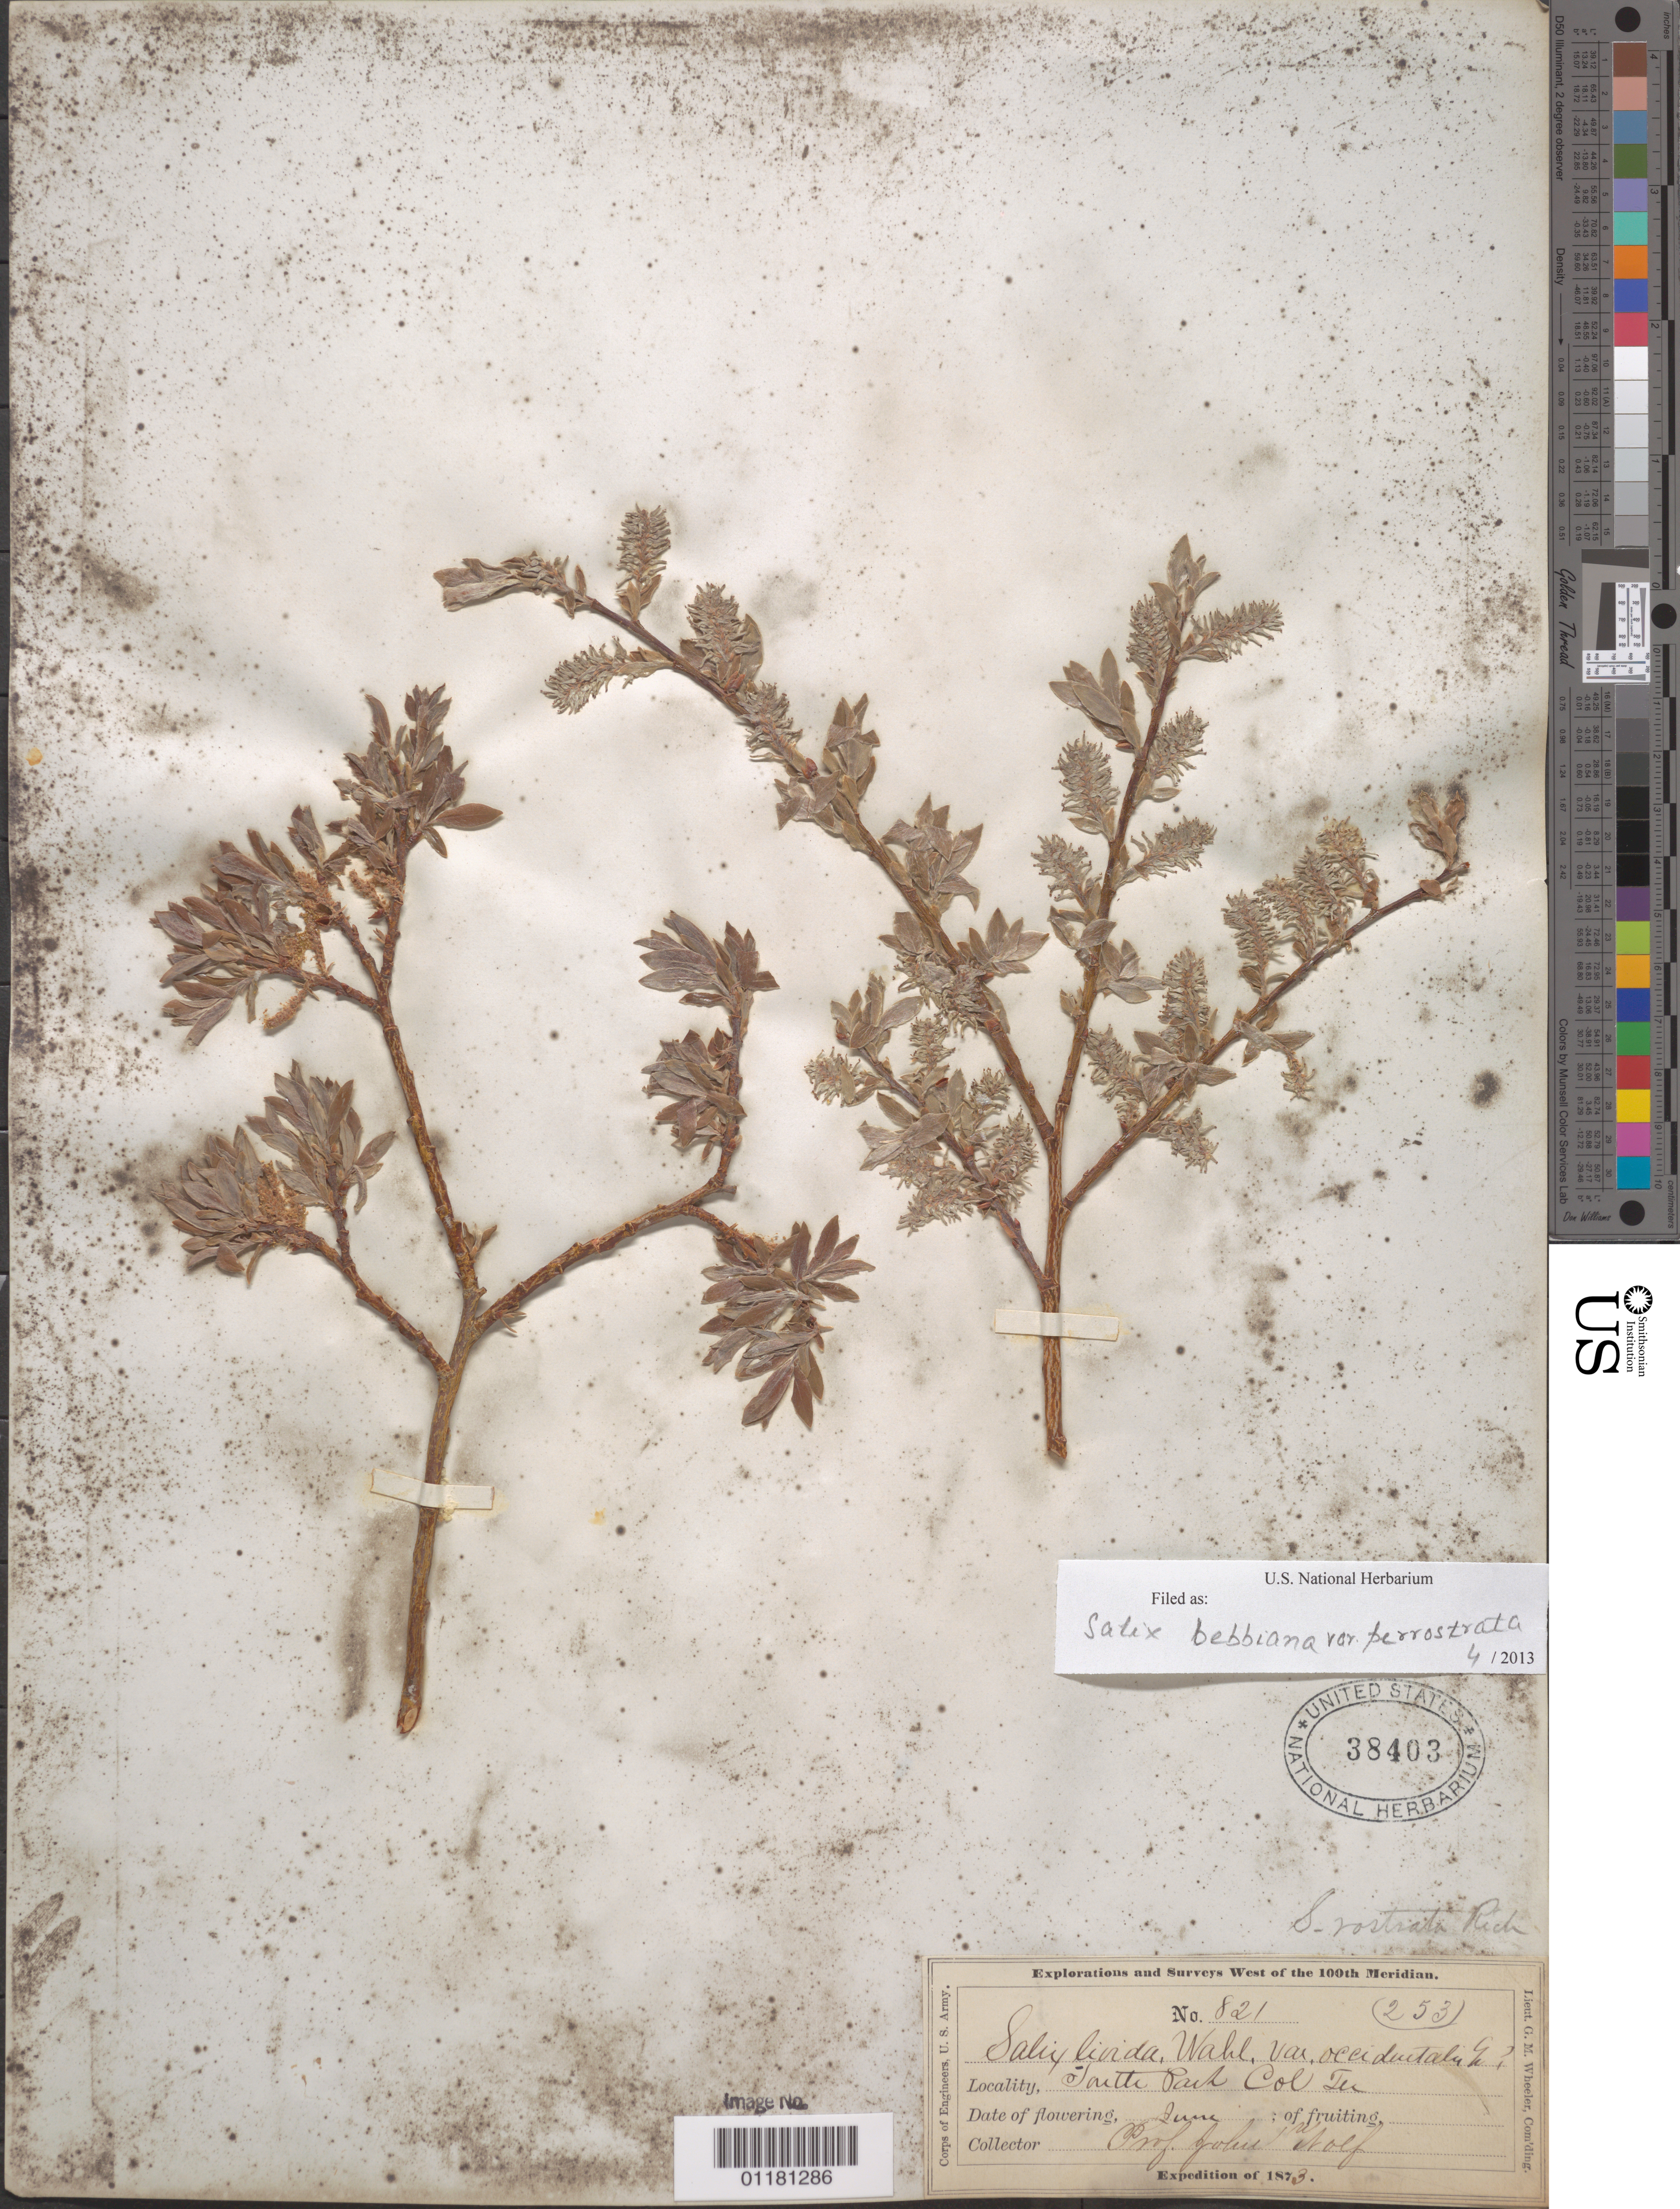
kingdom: Plantae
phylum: Tracheophyta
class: Magnoliopsida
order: Malpighiales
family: Salicaceae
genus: Salix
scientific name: Salix bebbiana var. perrostrata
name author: Sarg.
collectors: J. Wolf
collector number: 821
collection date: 1873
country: United States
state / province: Colorado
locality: South Park, Col Ter.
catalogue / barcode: US 38403